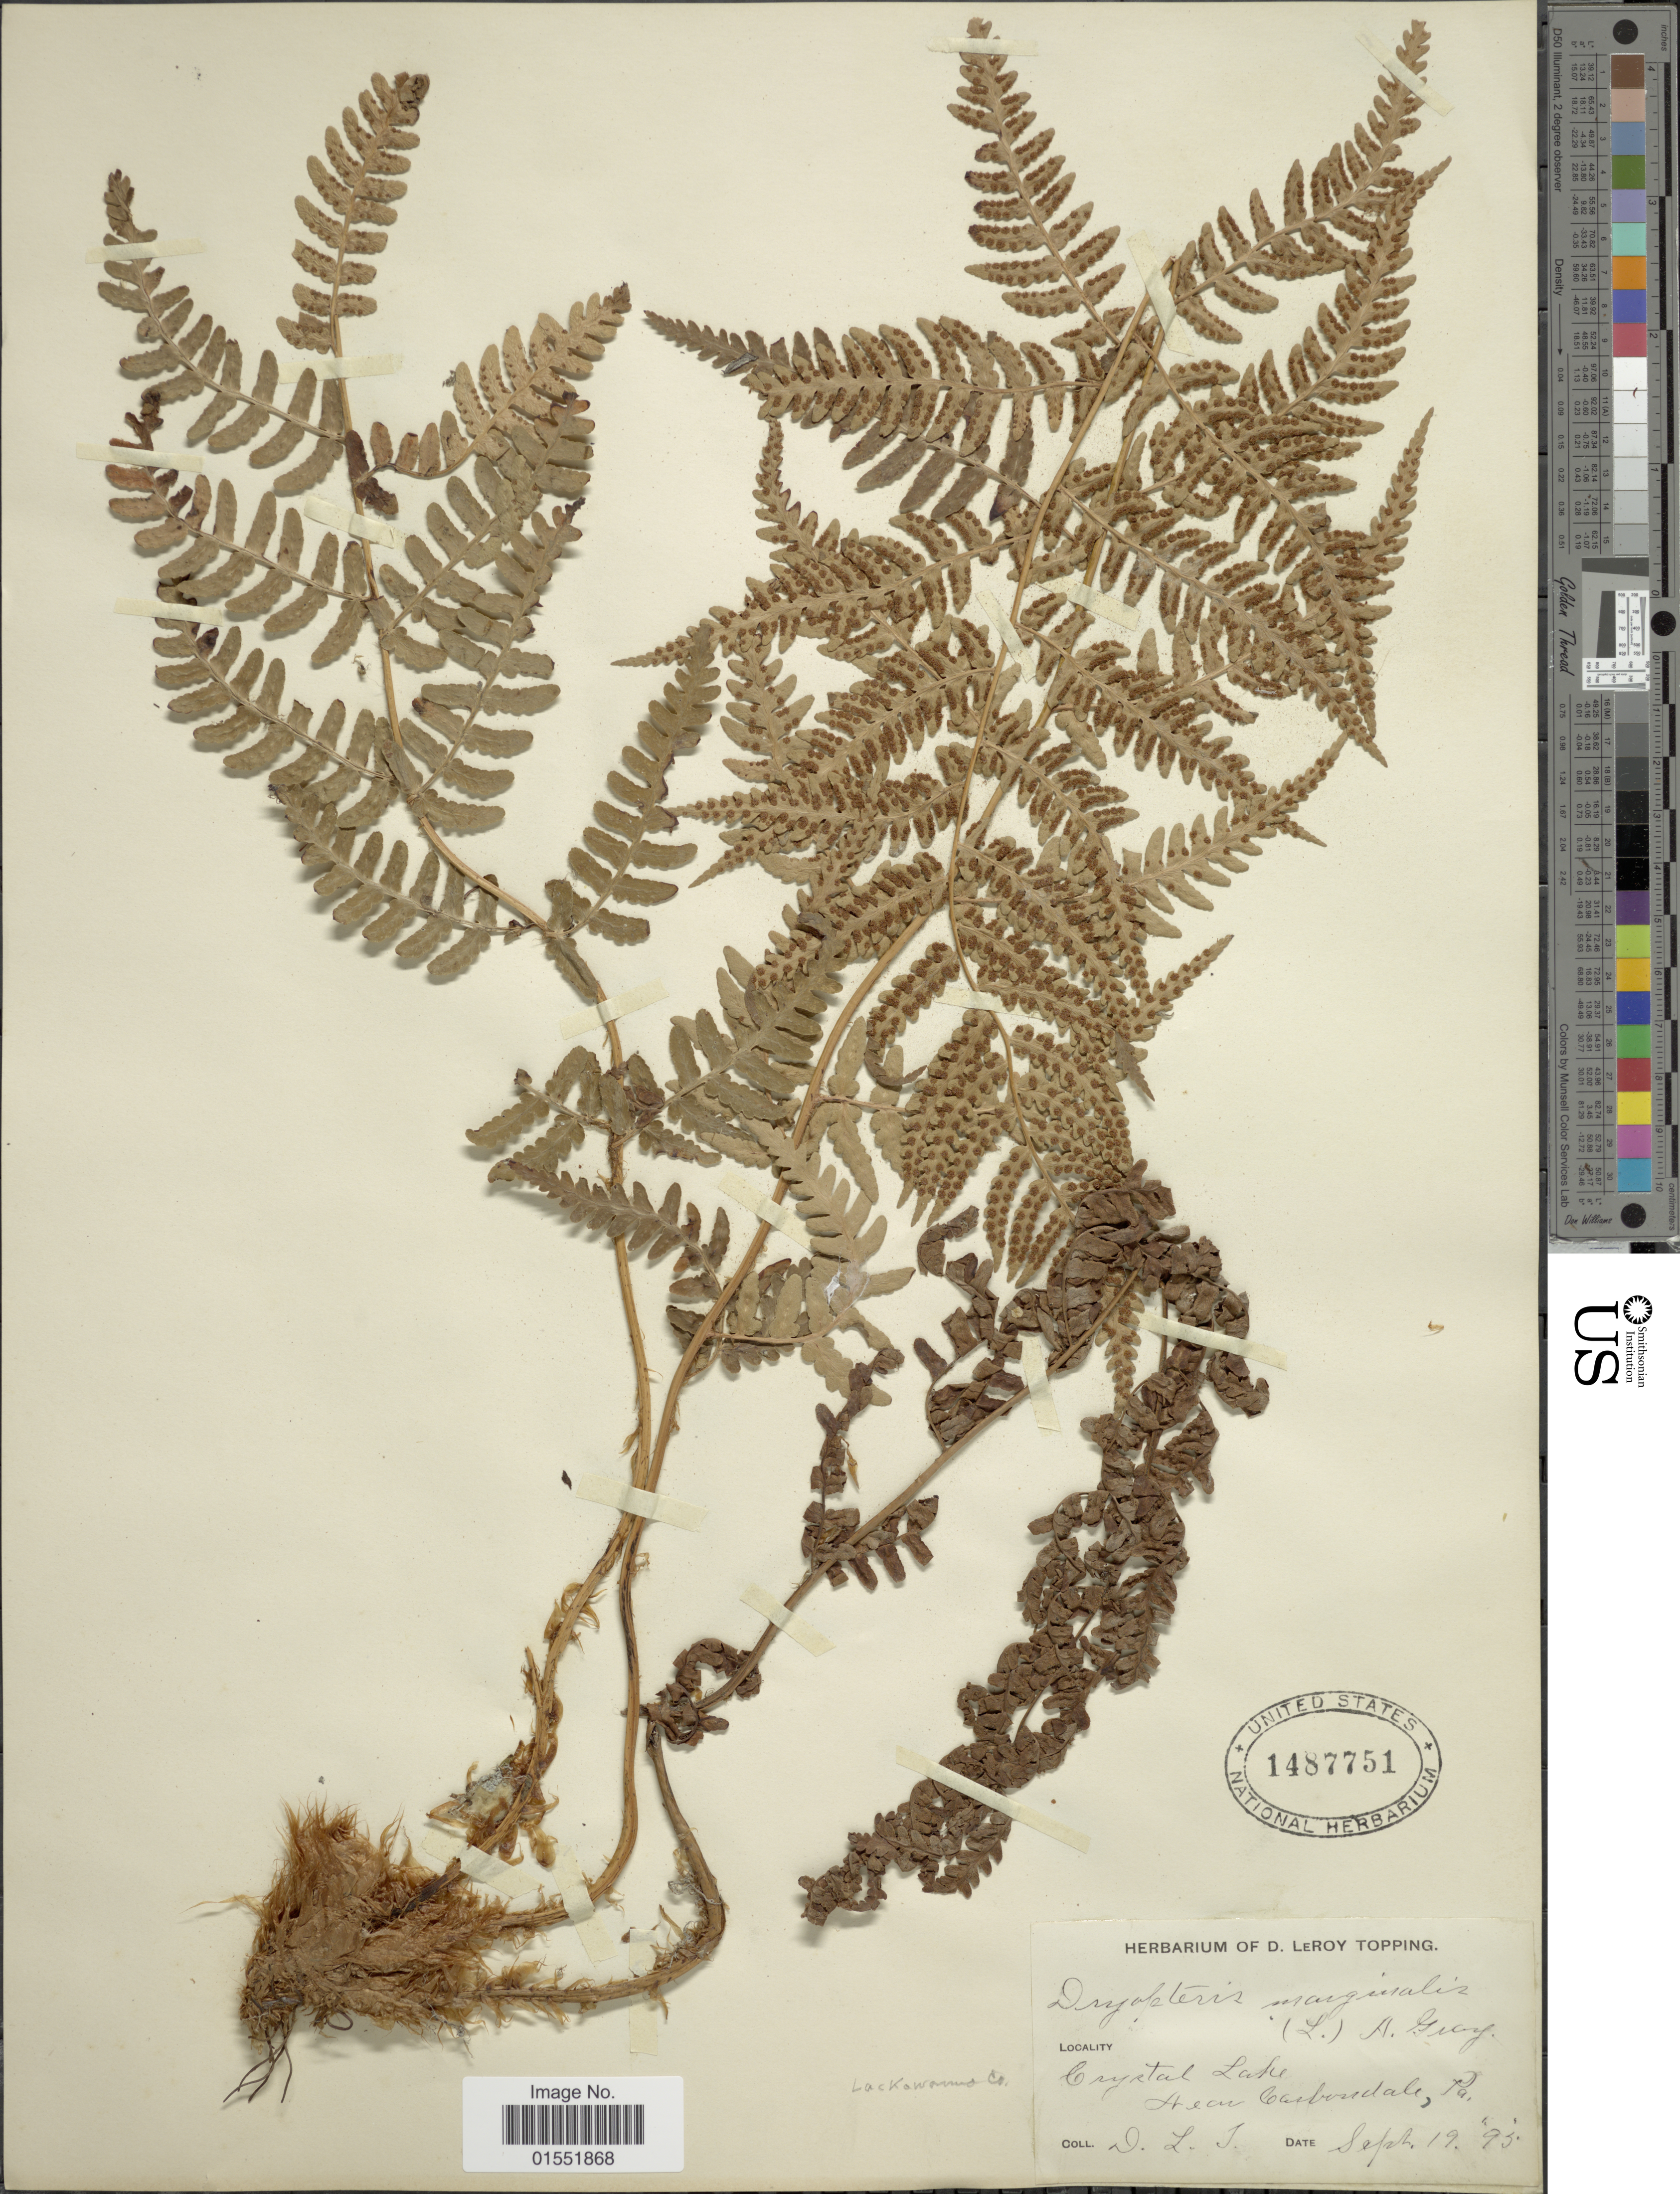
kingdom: Plantae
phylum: Tracheophyta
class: Polypodiopsida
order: Polypodiales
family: Dryopteridaceae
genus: Dryopteris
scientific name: Dryopteris marginalis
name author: (L.) A. Gray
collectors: D. L. Topping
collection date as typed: Transcribed d/m/y: 19/9/93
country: United States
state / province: Pennsylvania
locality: Crystal Lake near Carbondale, Pa.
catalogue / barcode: US 1487751